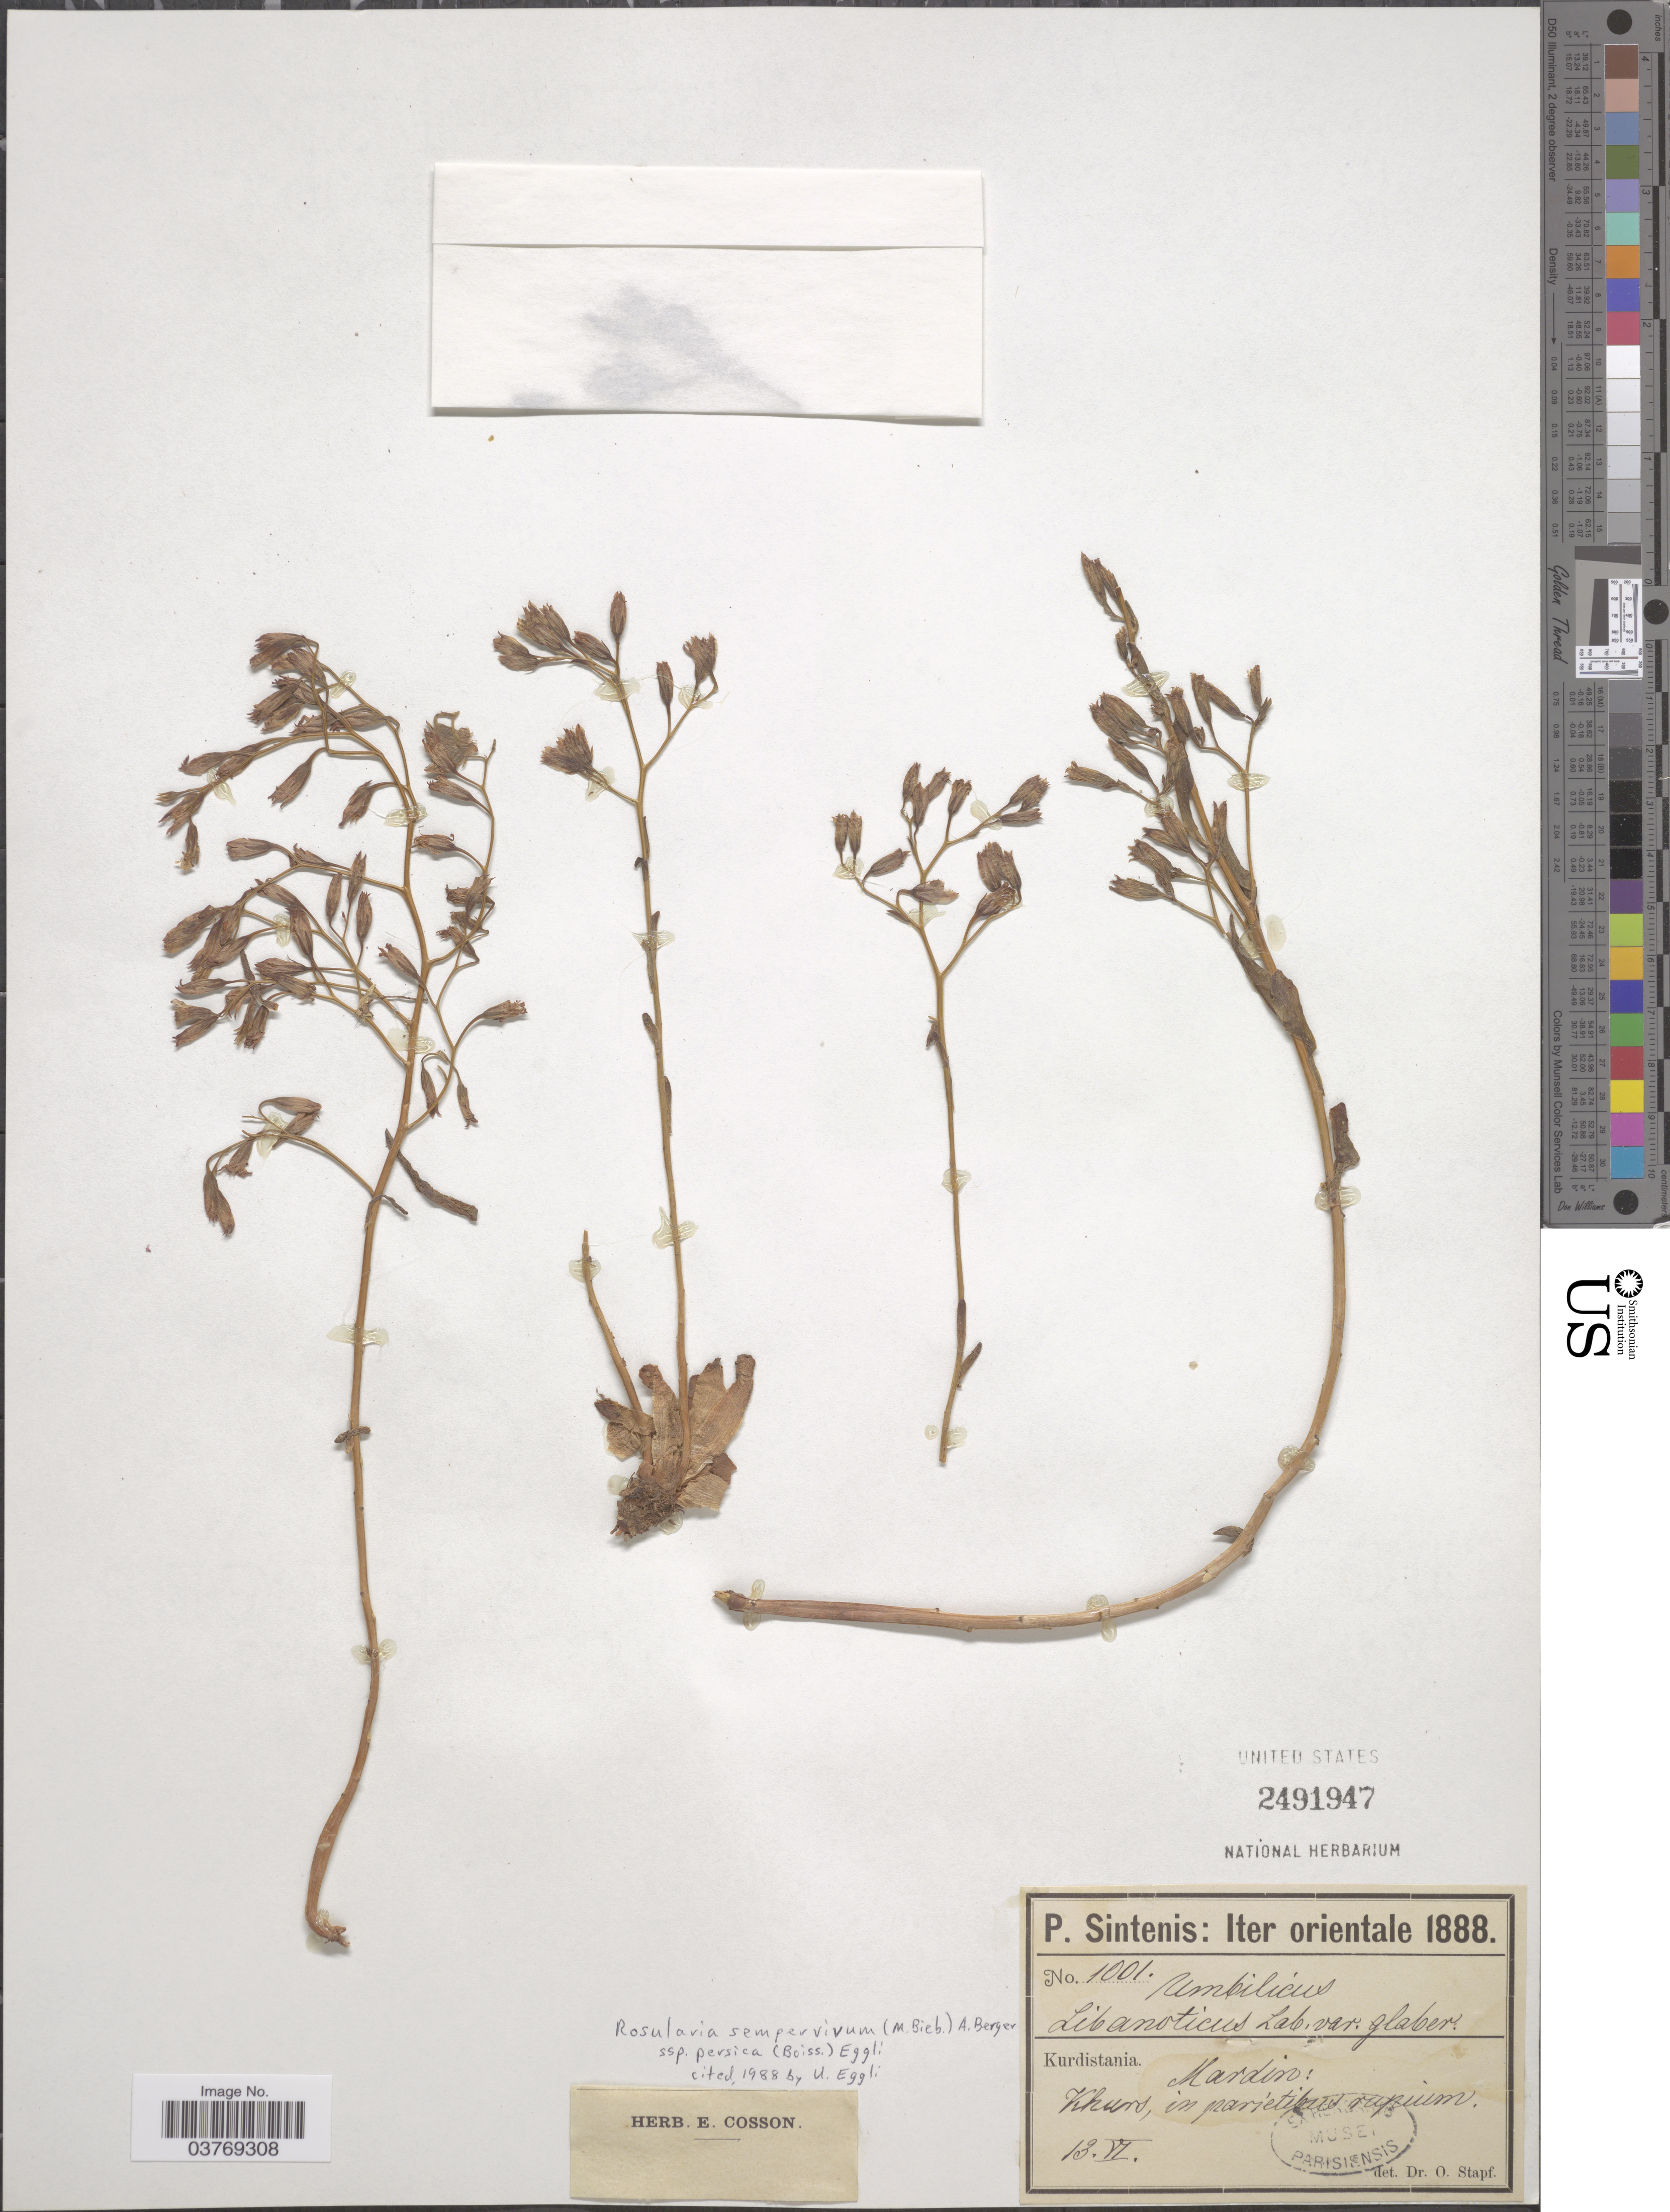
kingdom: Plantae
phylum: Tracheophyta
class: Magnoliopsida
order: Saxifragales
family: Crassulaceae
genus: Rosularia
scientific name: Rosularia sempervivum subsp. persica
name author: (Boiss.) Eggli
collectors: P. Sintenis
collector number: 1001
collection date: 1888-06-13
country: Turkey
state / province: Mardin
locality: Iter orientale. Kurdistania. Mardin: Khurs, in parietibus rupium.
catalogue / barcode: US 2491947